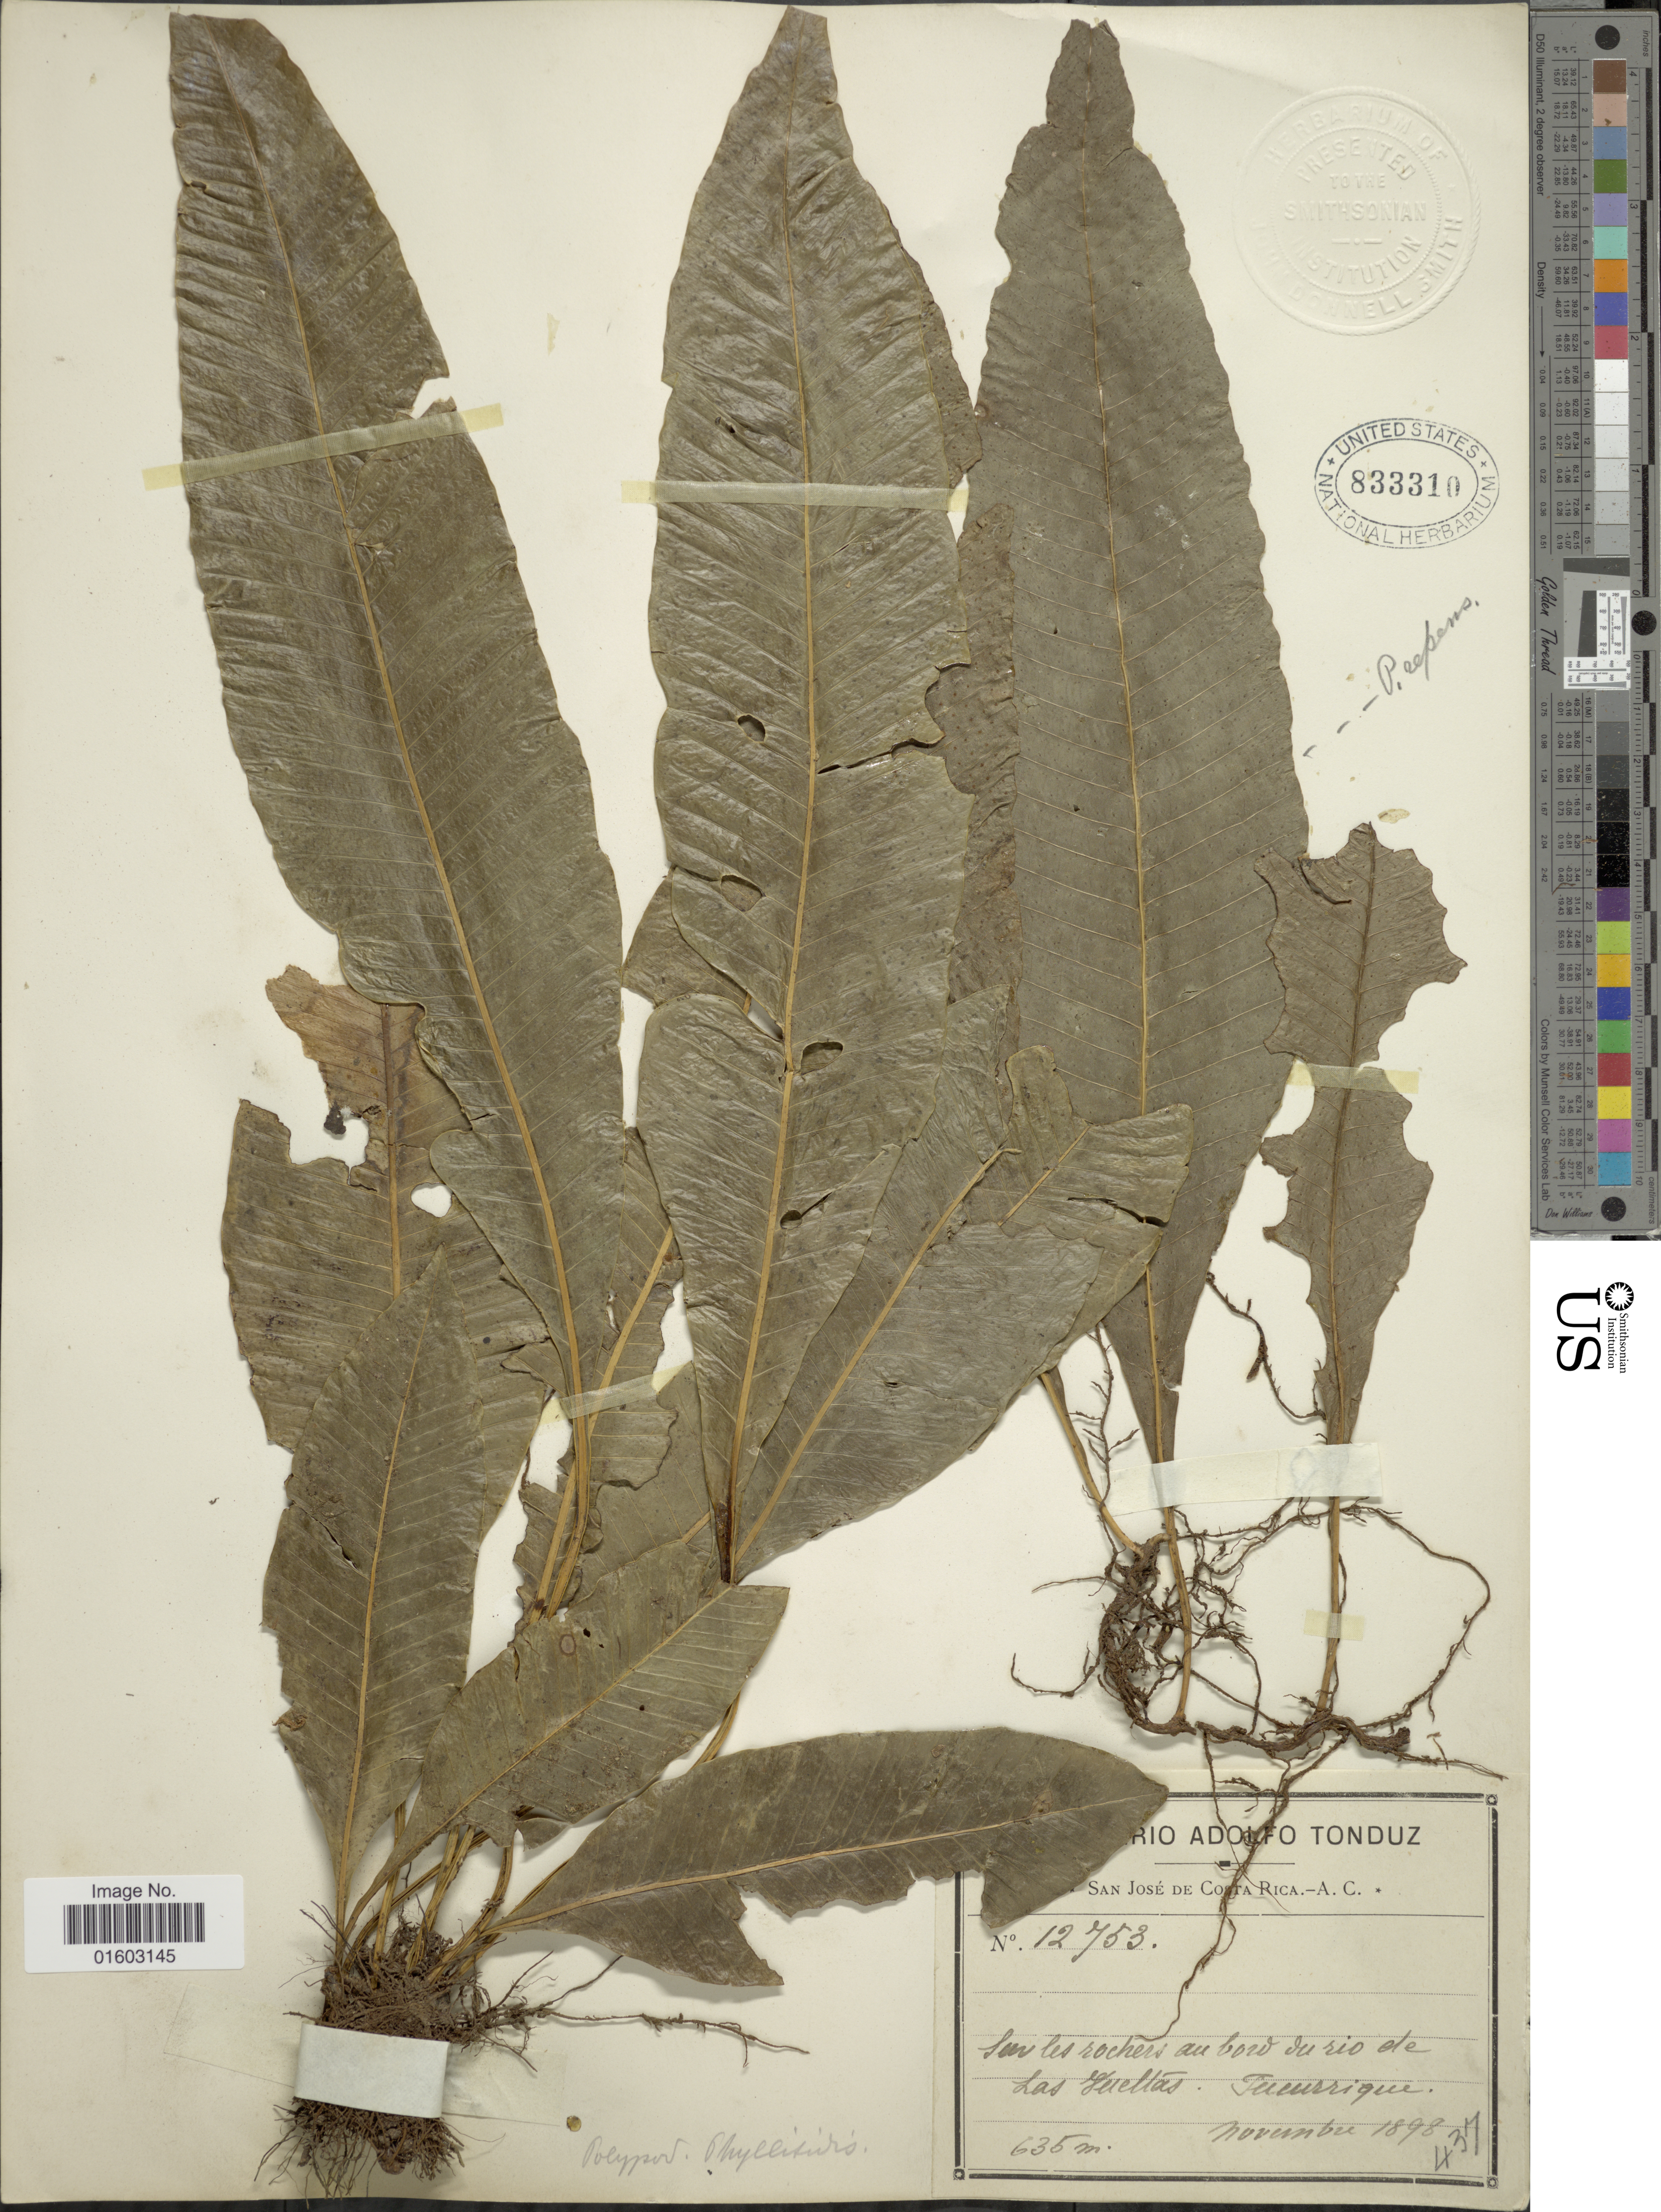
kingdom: Plantae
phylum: Tracheophyta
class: Polypodiopsida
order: Polypodiales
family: Polypodiaceae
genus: Campyloneurum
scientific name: Campyloneurum phyllitidis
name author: (L.) C. Presl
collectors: ex Herb. Adolfo Tonduz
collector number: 12753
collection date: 1898-11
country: Costa Rica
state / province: San José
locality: Sur les rochers au bord du rio de Las Hueltas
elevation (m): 635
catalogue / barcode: US 833310